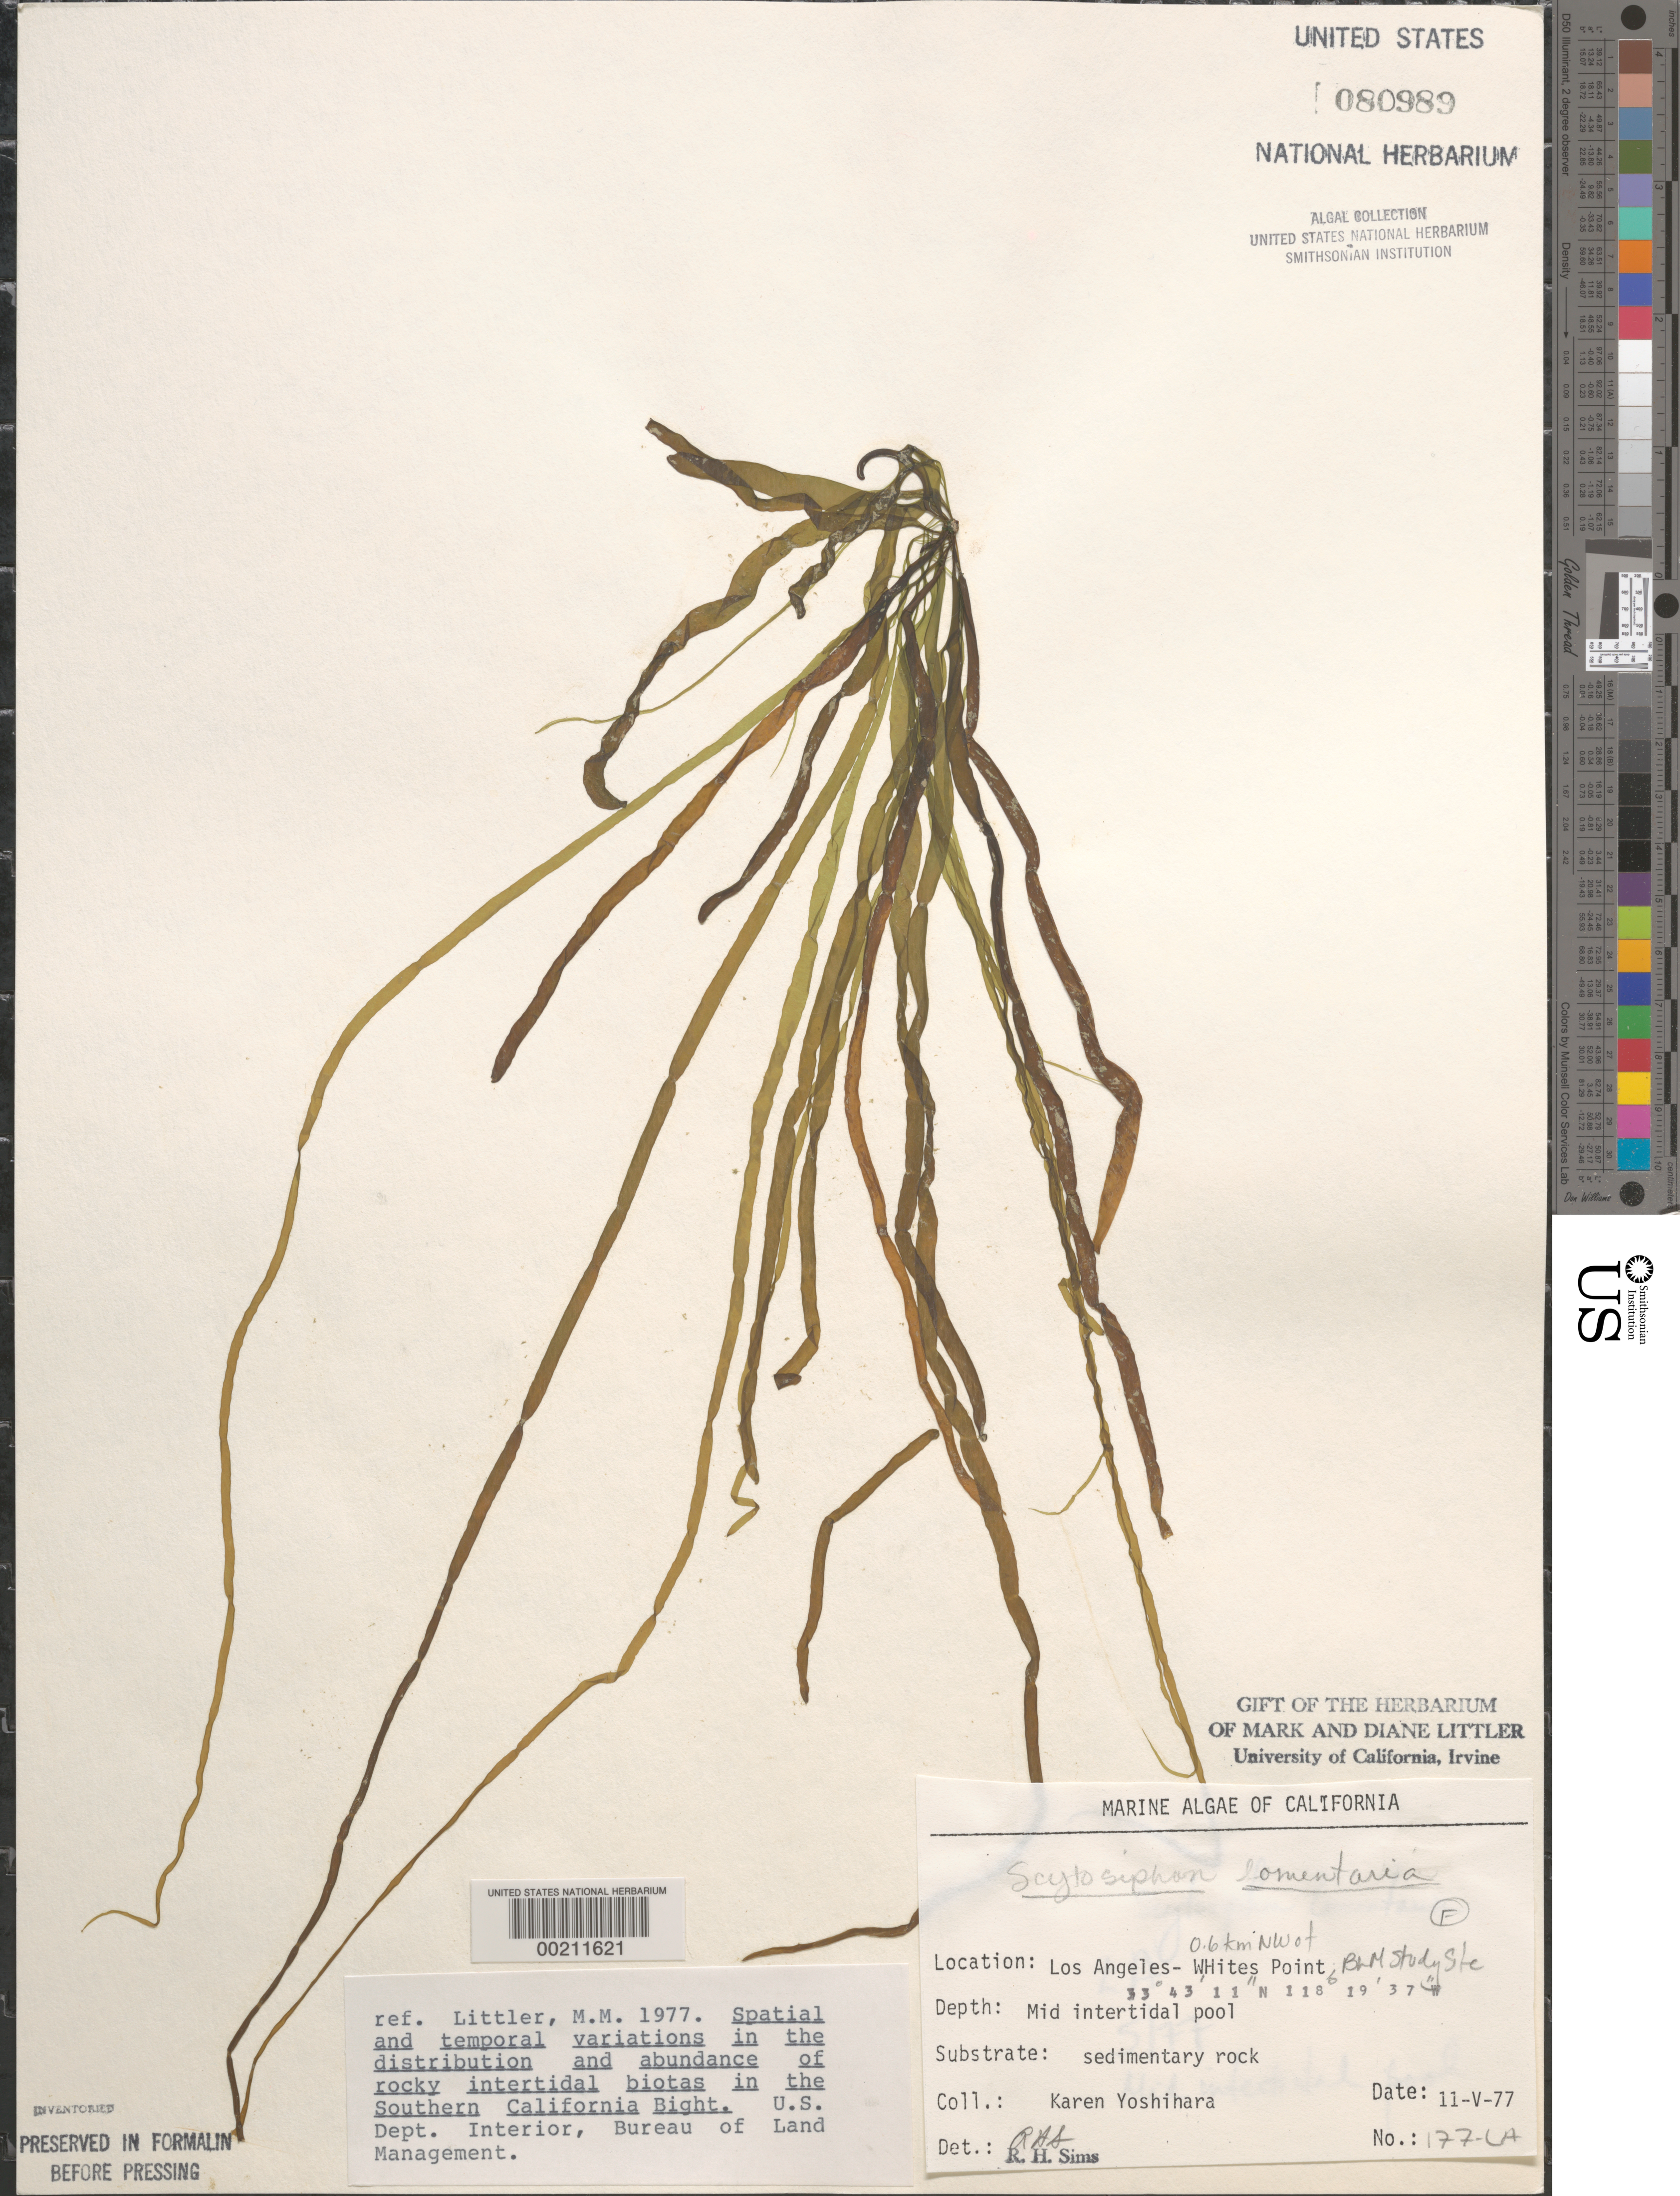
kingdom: Chromista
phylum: Ochrophyta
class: Phaeophyceae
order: Scytosiphonales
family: Scytosiphonaceae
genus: Scytosiphon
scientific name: Scytosiphon lomentaria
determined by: Sims, Robert H.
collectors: K. Yoshihara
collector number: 177-la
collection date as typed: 11 May 1977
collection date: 1977-05-11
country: United States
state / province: California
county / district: Los Angeles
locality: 0.6 km northwest of Whites Point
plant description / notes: BLM-SOCALBIGHT Rocky Intertidal Survey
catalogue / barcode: US 80989